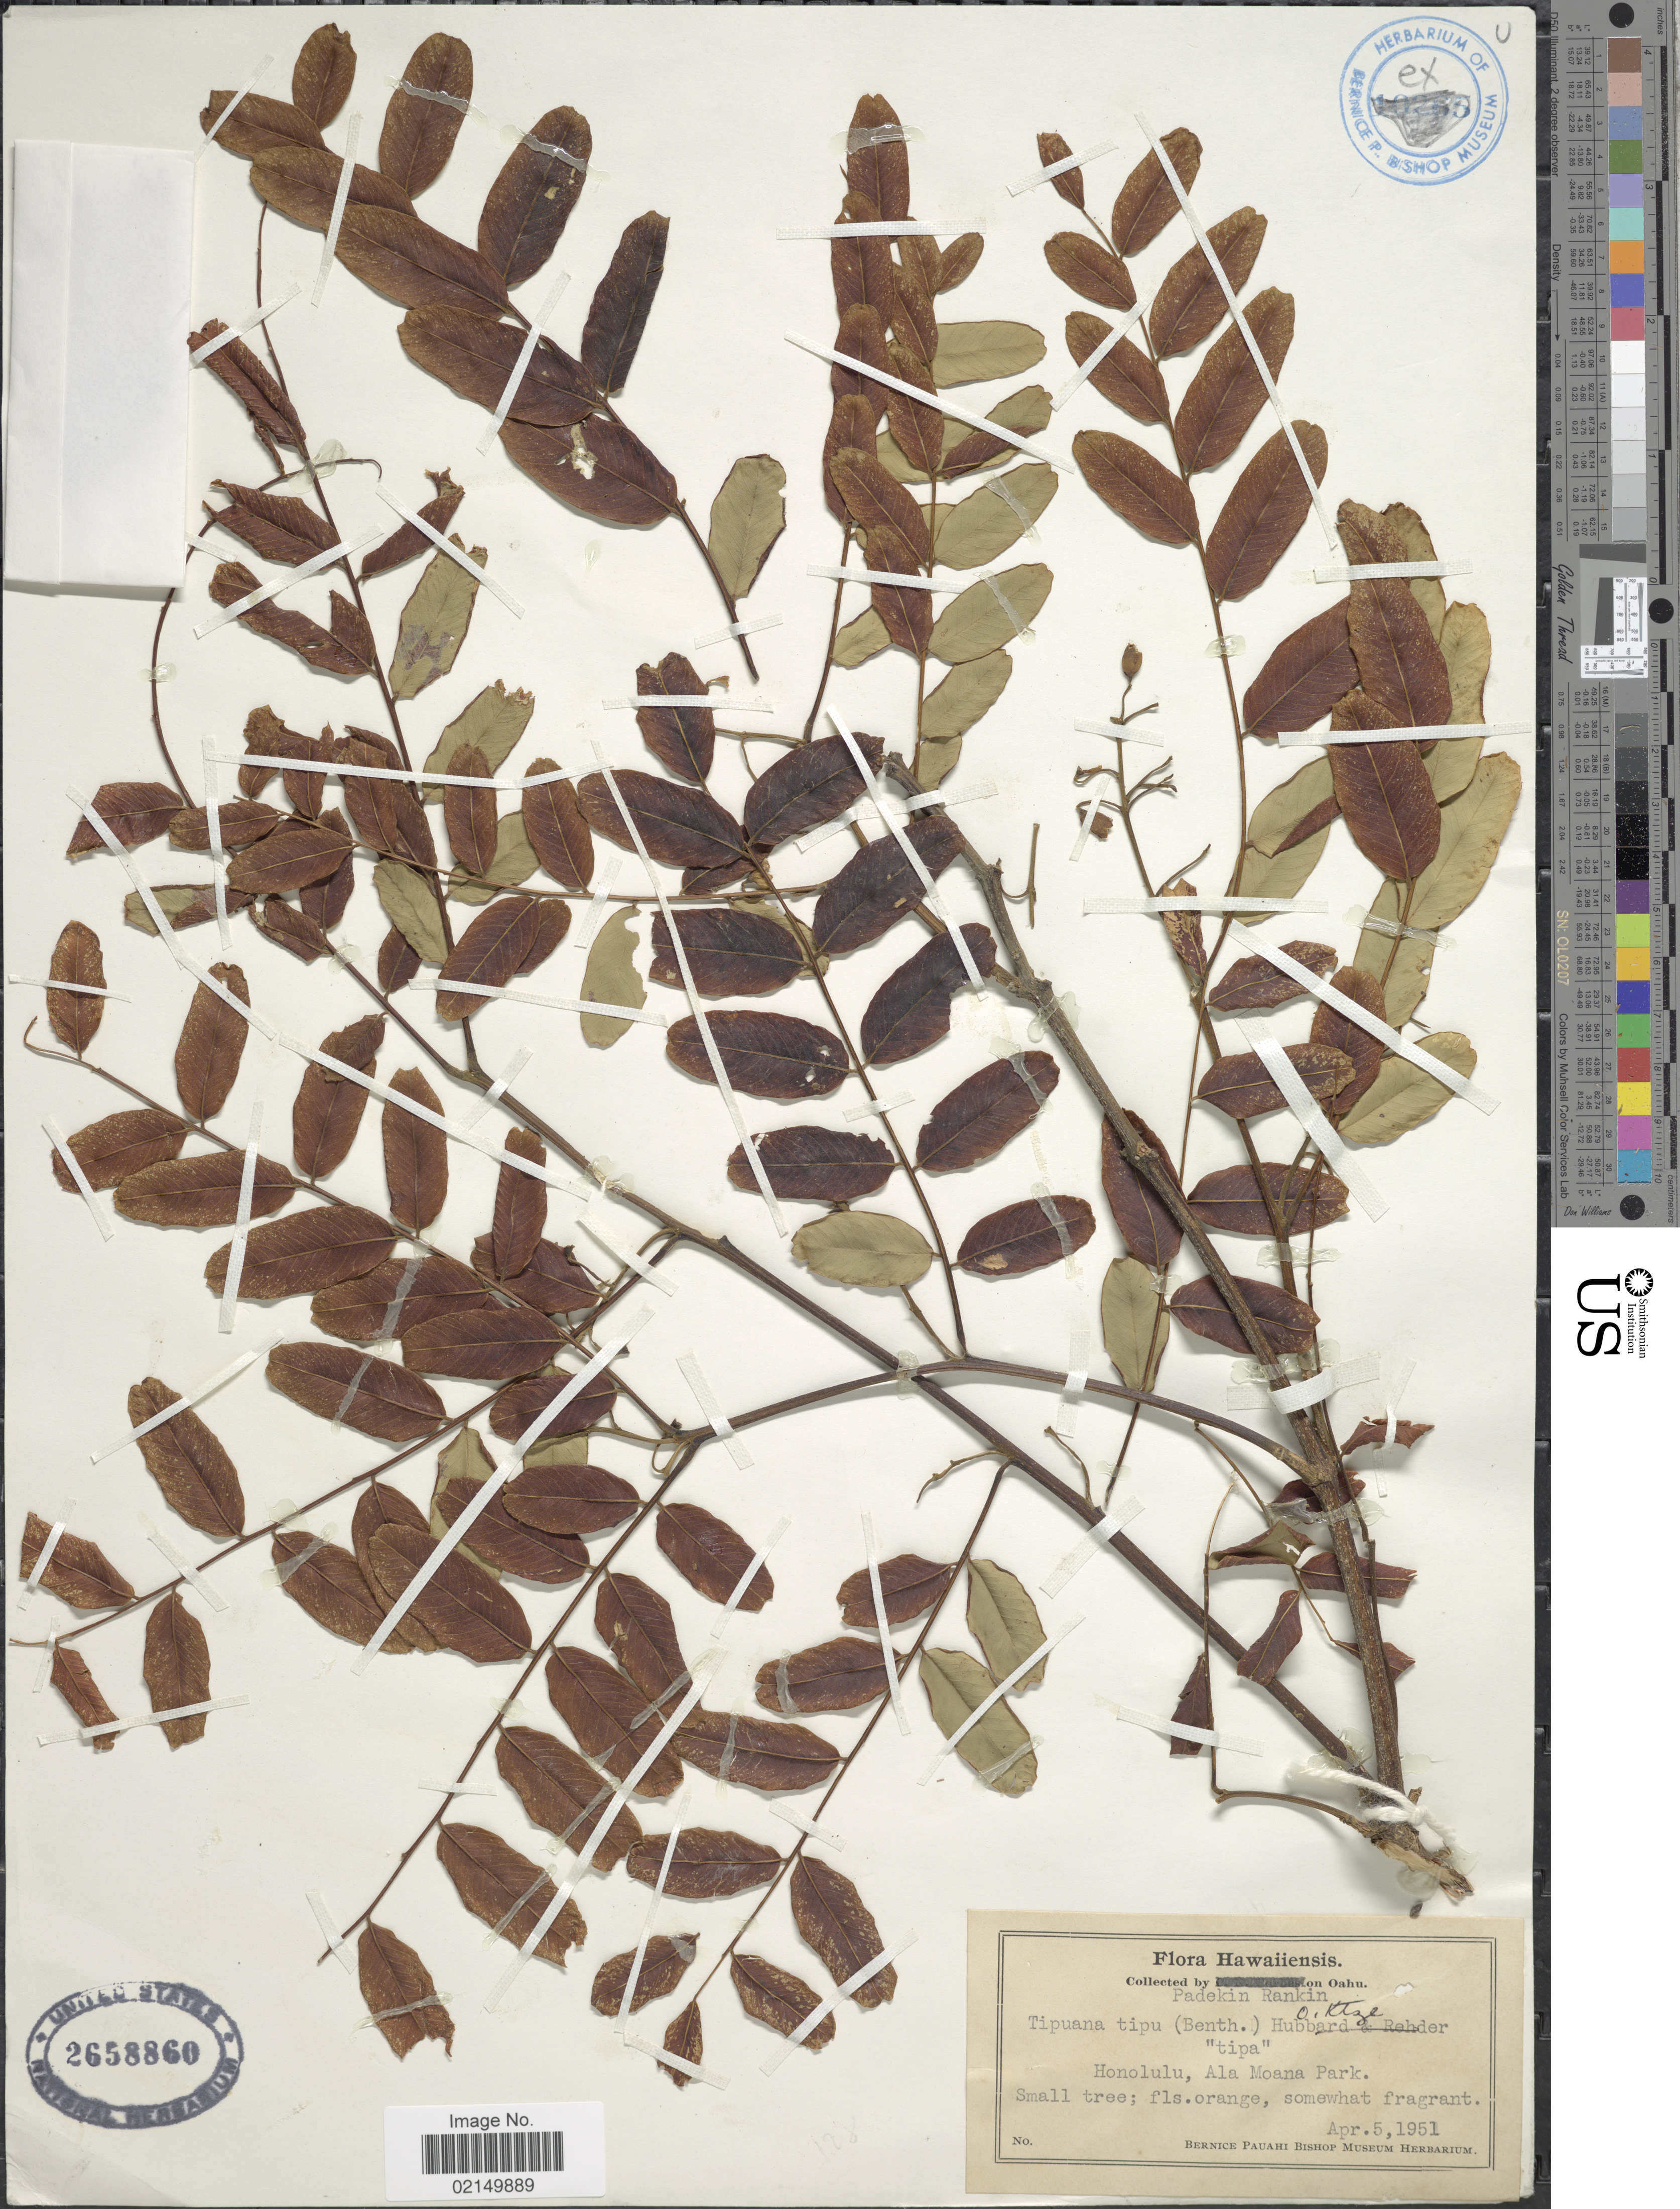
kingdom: Plantae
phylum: Tracheophyta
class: Magnoliopsida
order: Fabales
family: Fabaceae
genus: Tipuana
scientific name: Tipuana tipu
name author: (Benth.) Kuntze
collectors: P. Rankin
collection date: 1951-04-05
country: United States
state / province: Hawaii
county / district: Honolulu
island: Oahu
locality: Honolulu, Ala Moana Park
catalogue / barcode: US 2658860